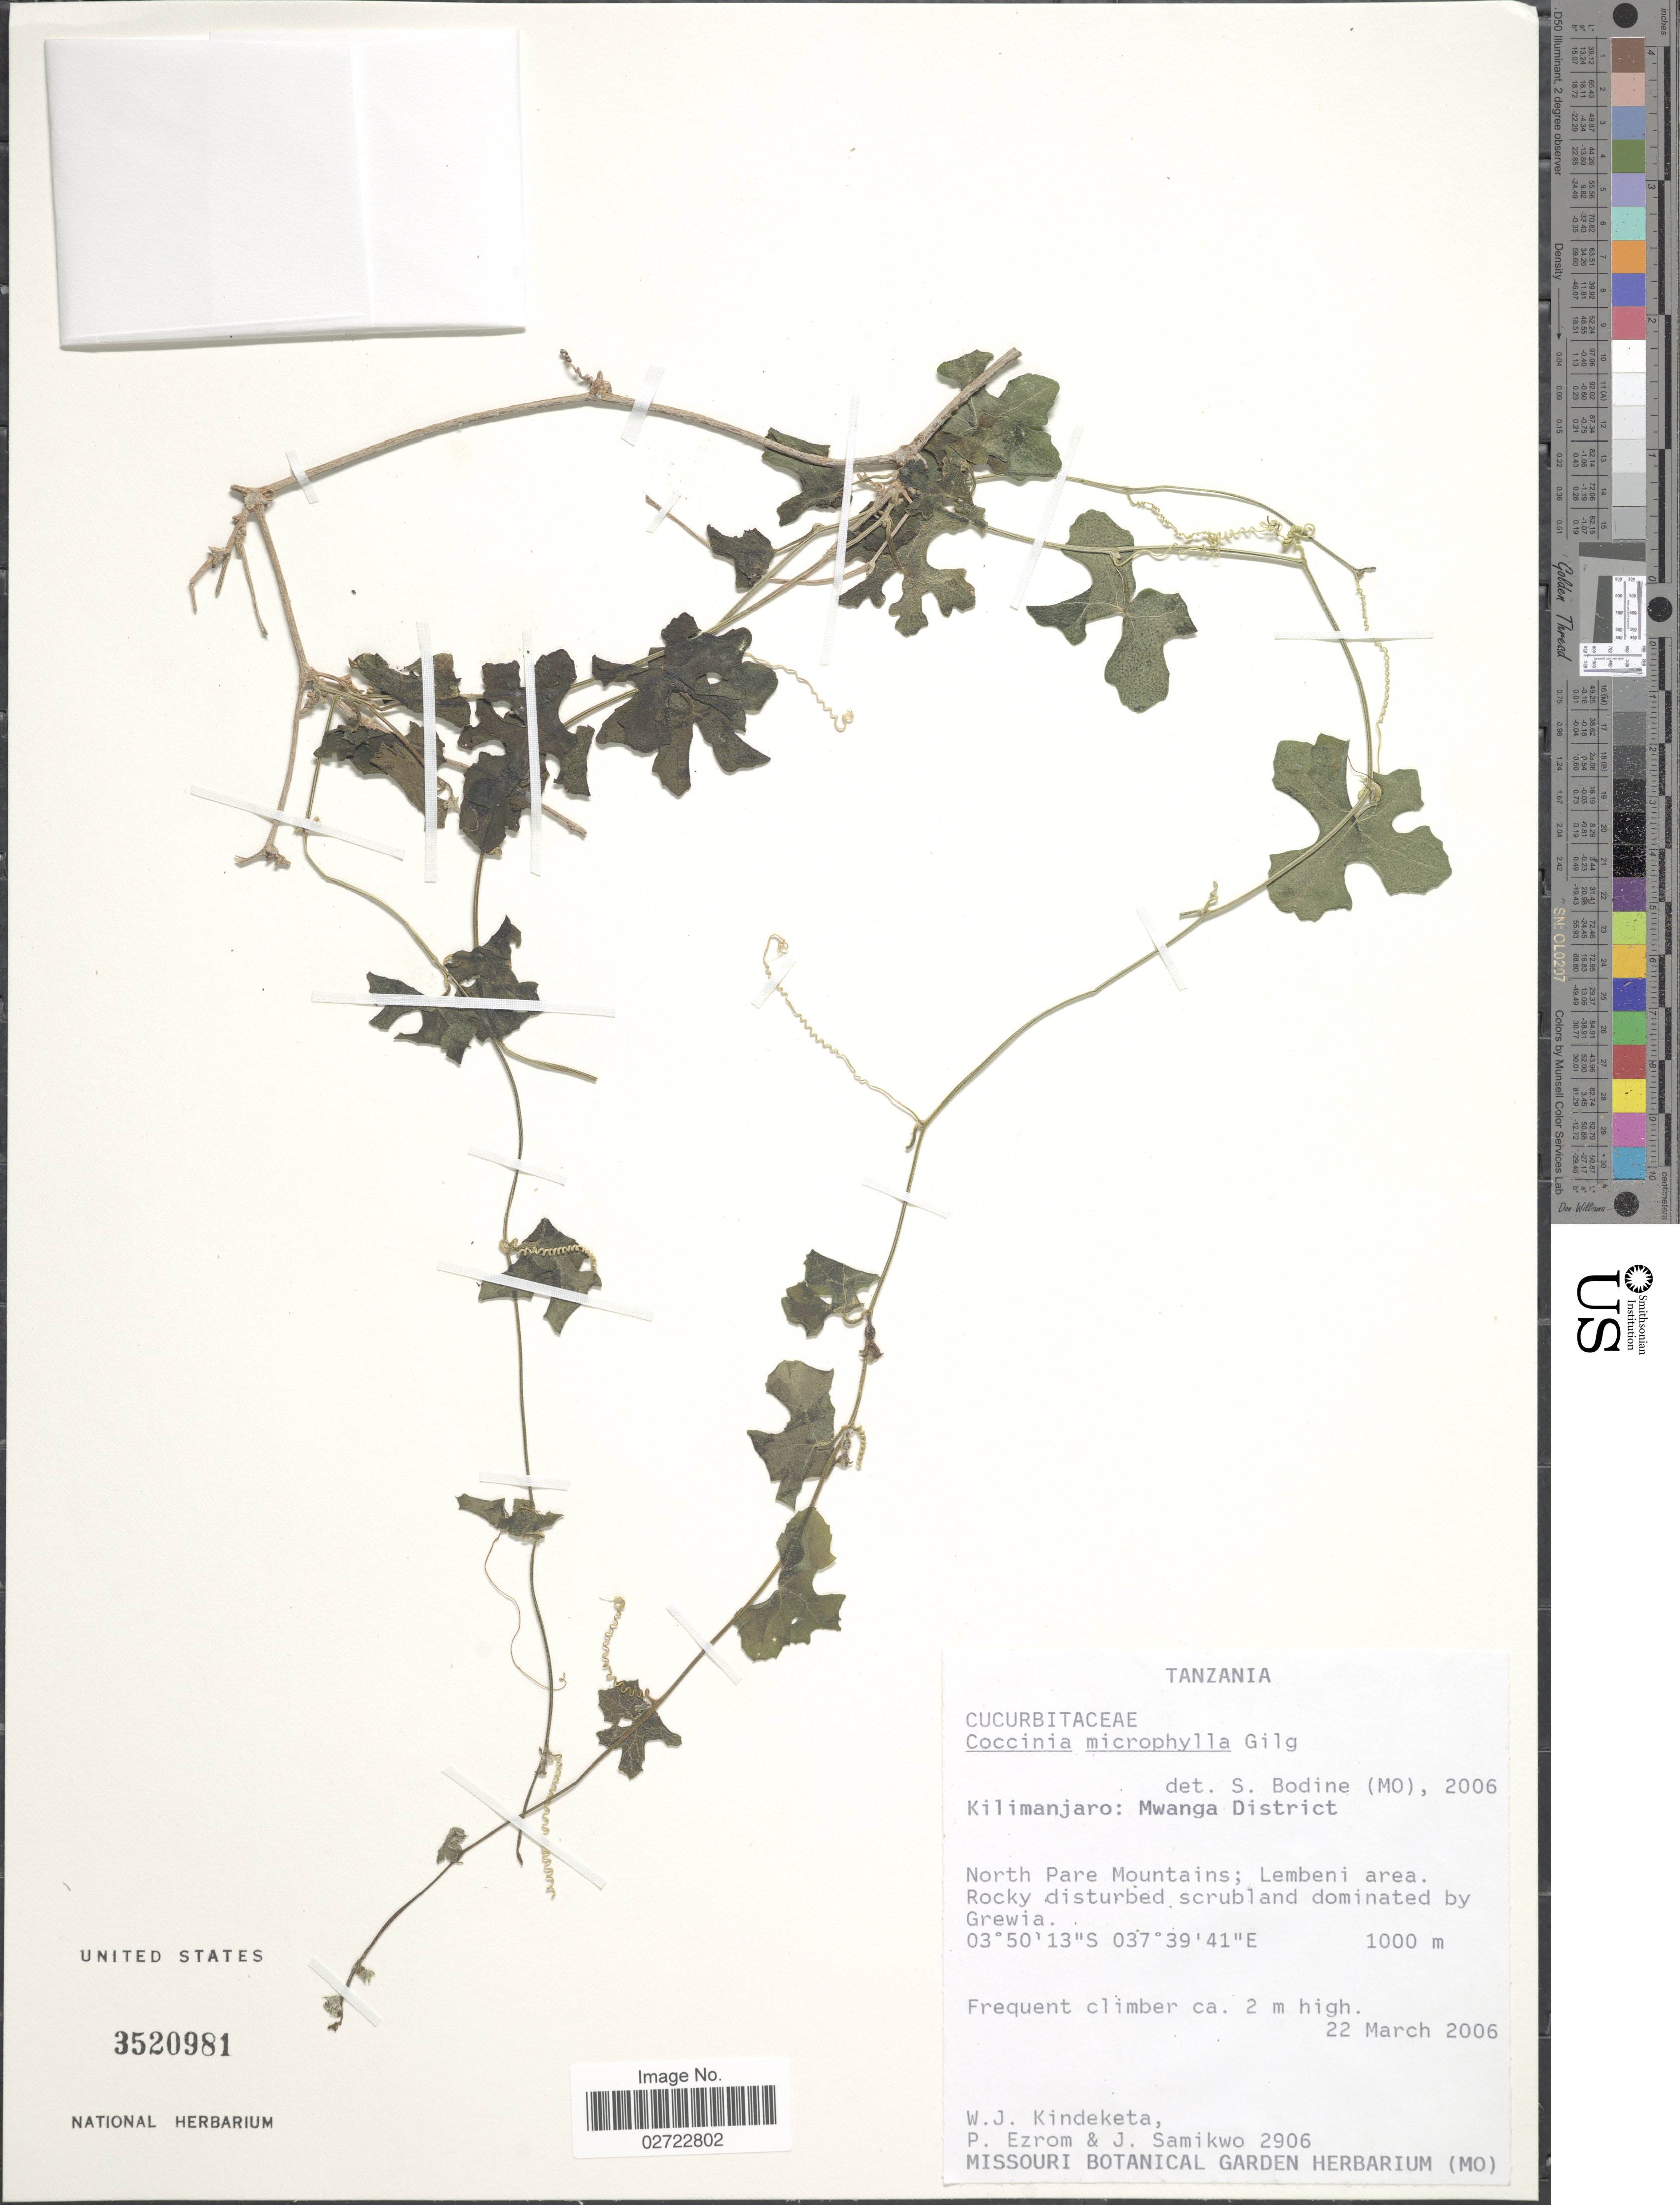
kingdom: Plantae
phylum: Tracheophyta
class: Magnoliopsida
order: Cucurbitales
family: Cucurbitaceae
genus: Coccinia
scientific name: Coccinia microphylla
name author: Gilg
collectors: W. J. Kindeketa, P. Ezrom & J. Samikwo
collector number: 2906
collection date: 2006-03-22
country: Tanzania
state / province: Kilimanjaro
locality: Mwanga District. North Pare Mountains; Lembeni area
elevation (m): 1000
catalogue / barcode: US 3520981